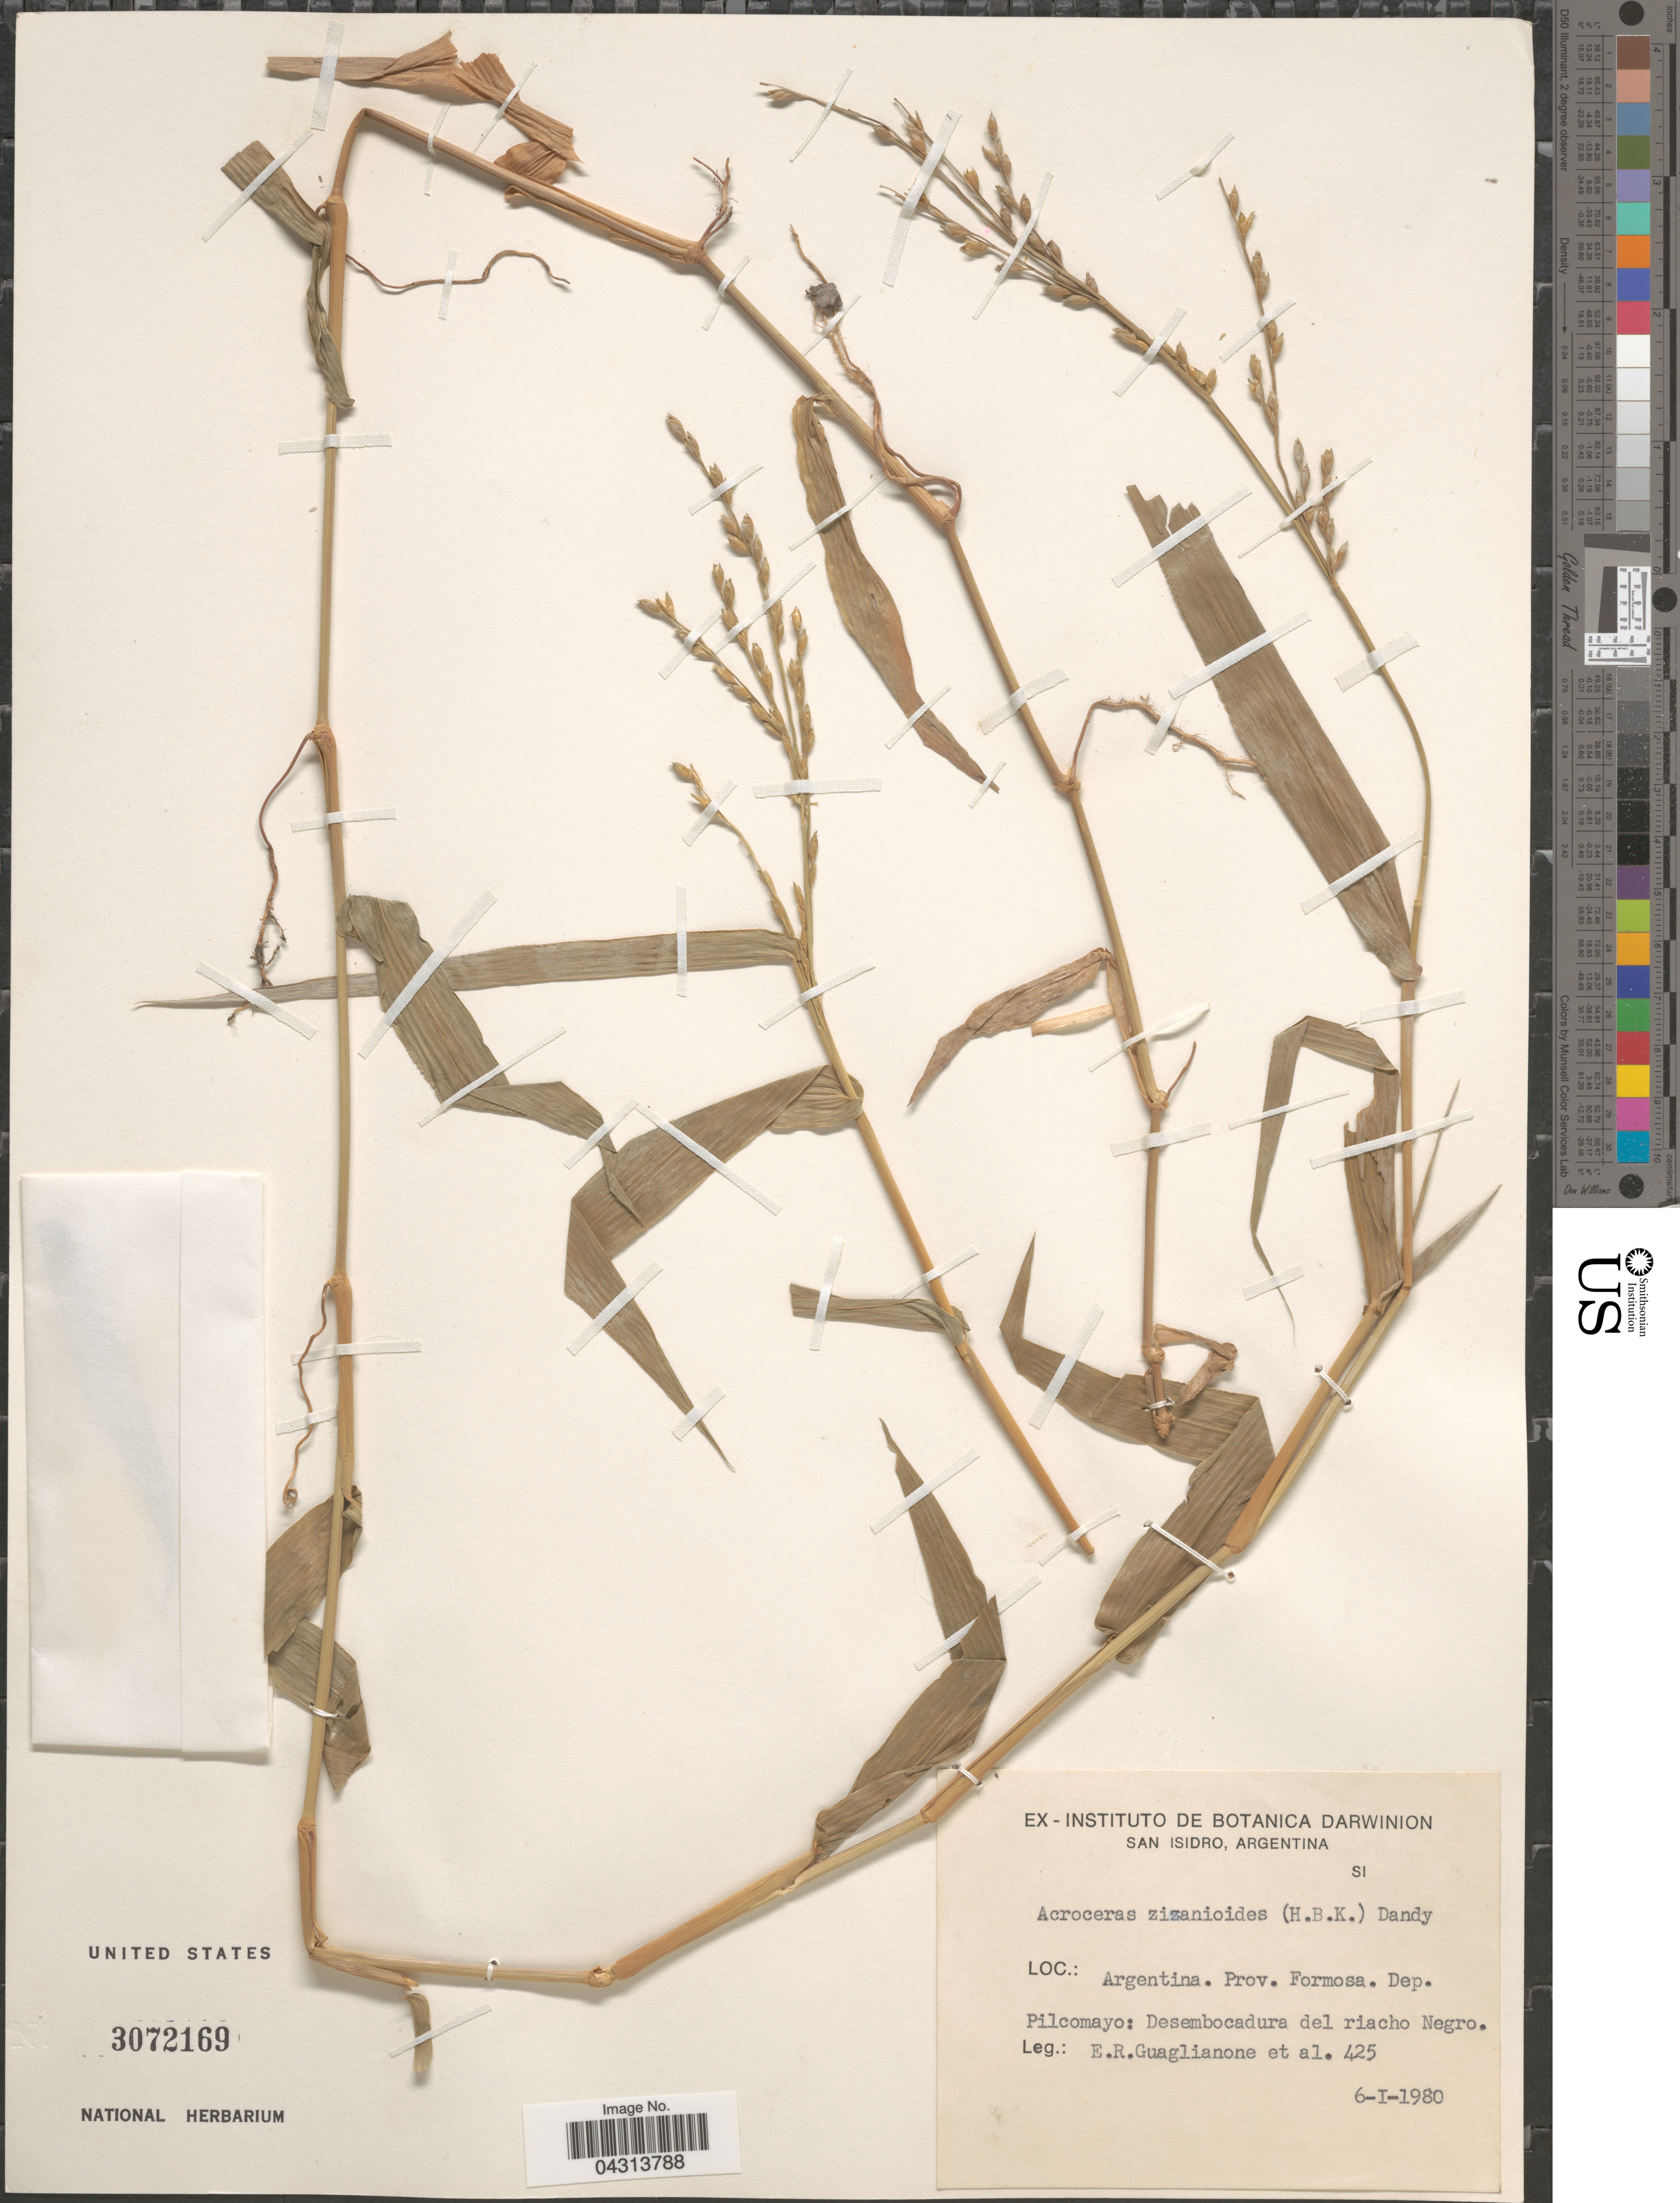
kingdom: Plantae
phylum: Tracheophyta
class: Liliopsida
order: Poales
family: Poaceae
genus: Acroceras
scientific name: Acroceras zizanioides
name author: (Kunth) Dandy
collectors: E. R. Guaglianone & et al.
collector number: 425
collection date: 1980-01-06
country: Argentina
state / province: Formosa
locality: Dep. Pilcomayo: Desembocadura del riacho Negro.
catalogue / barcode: US 3072169